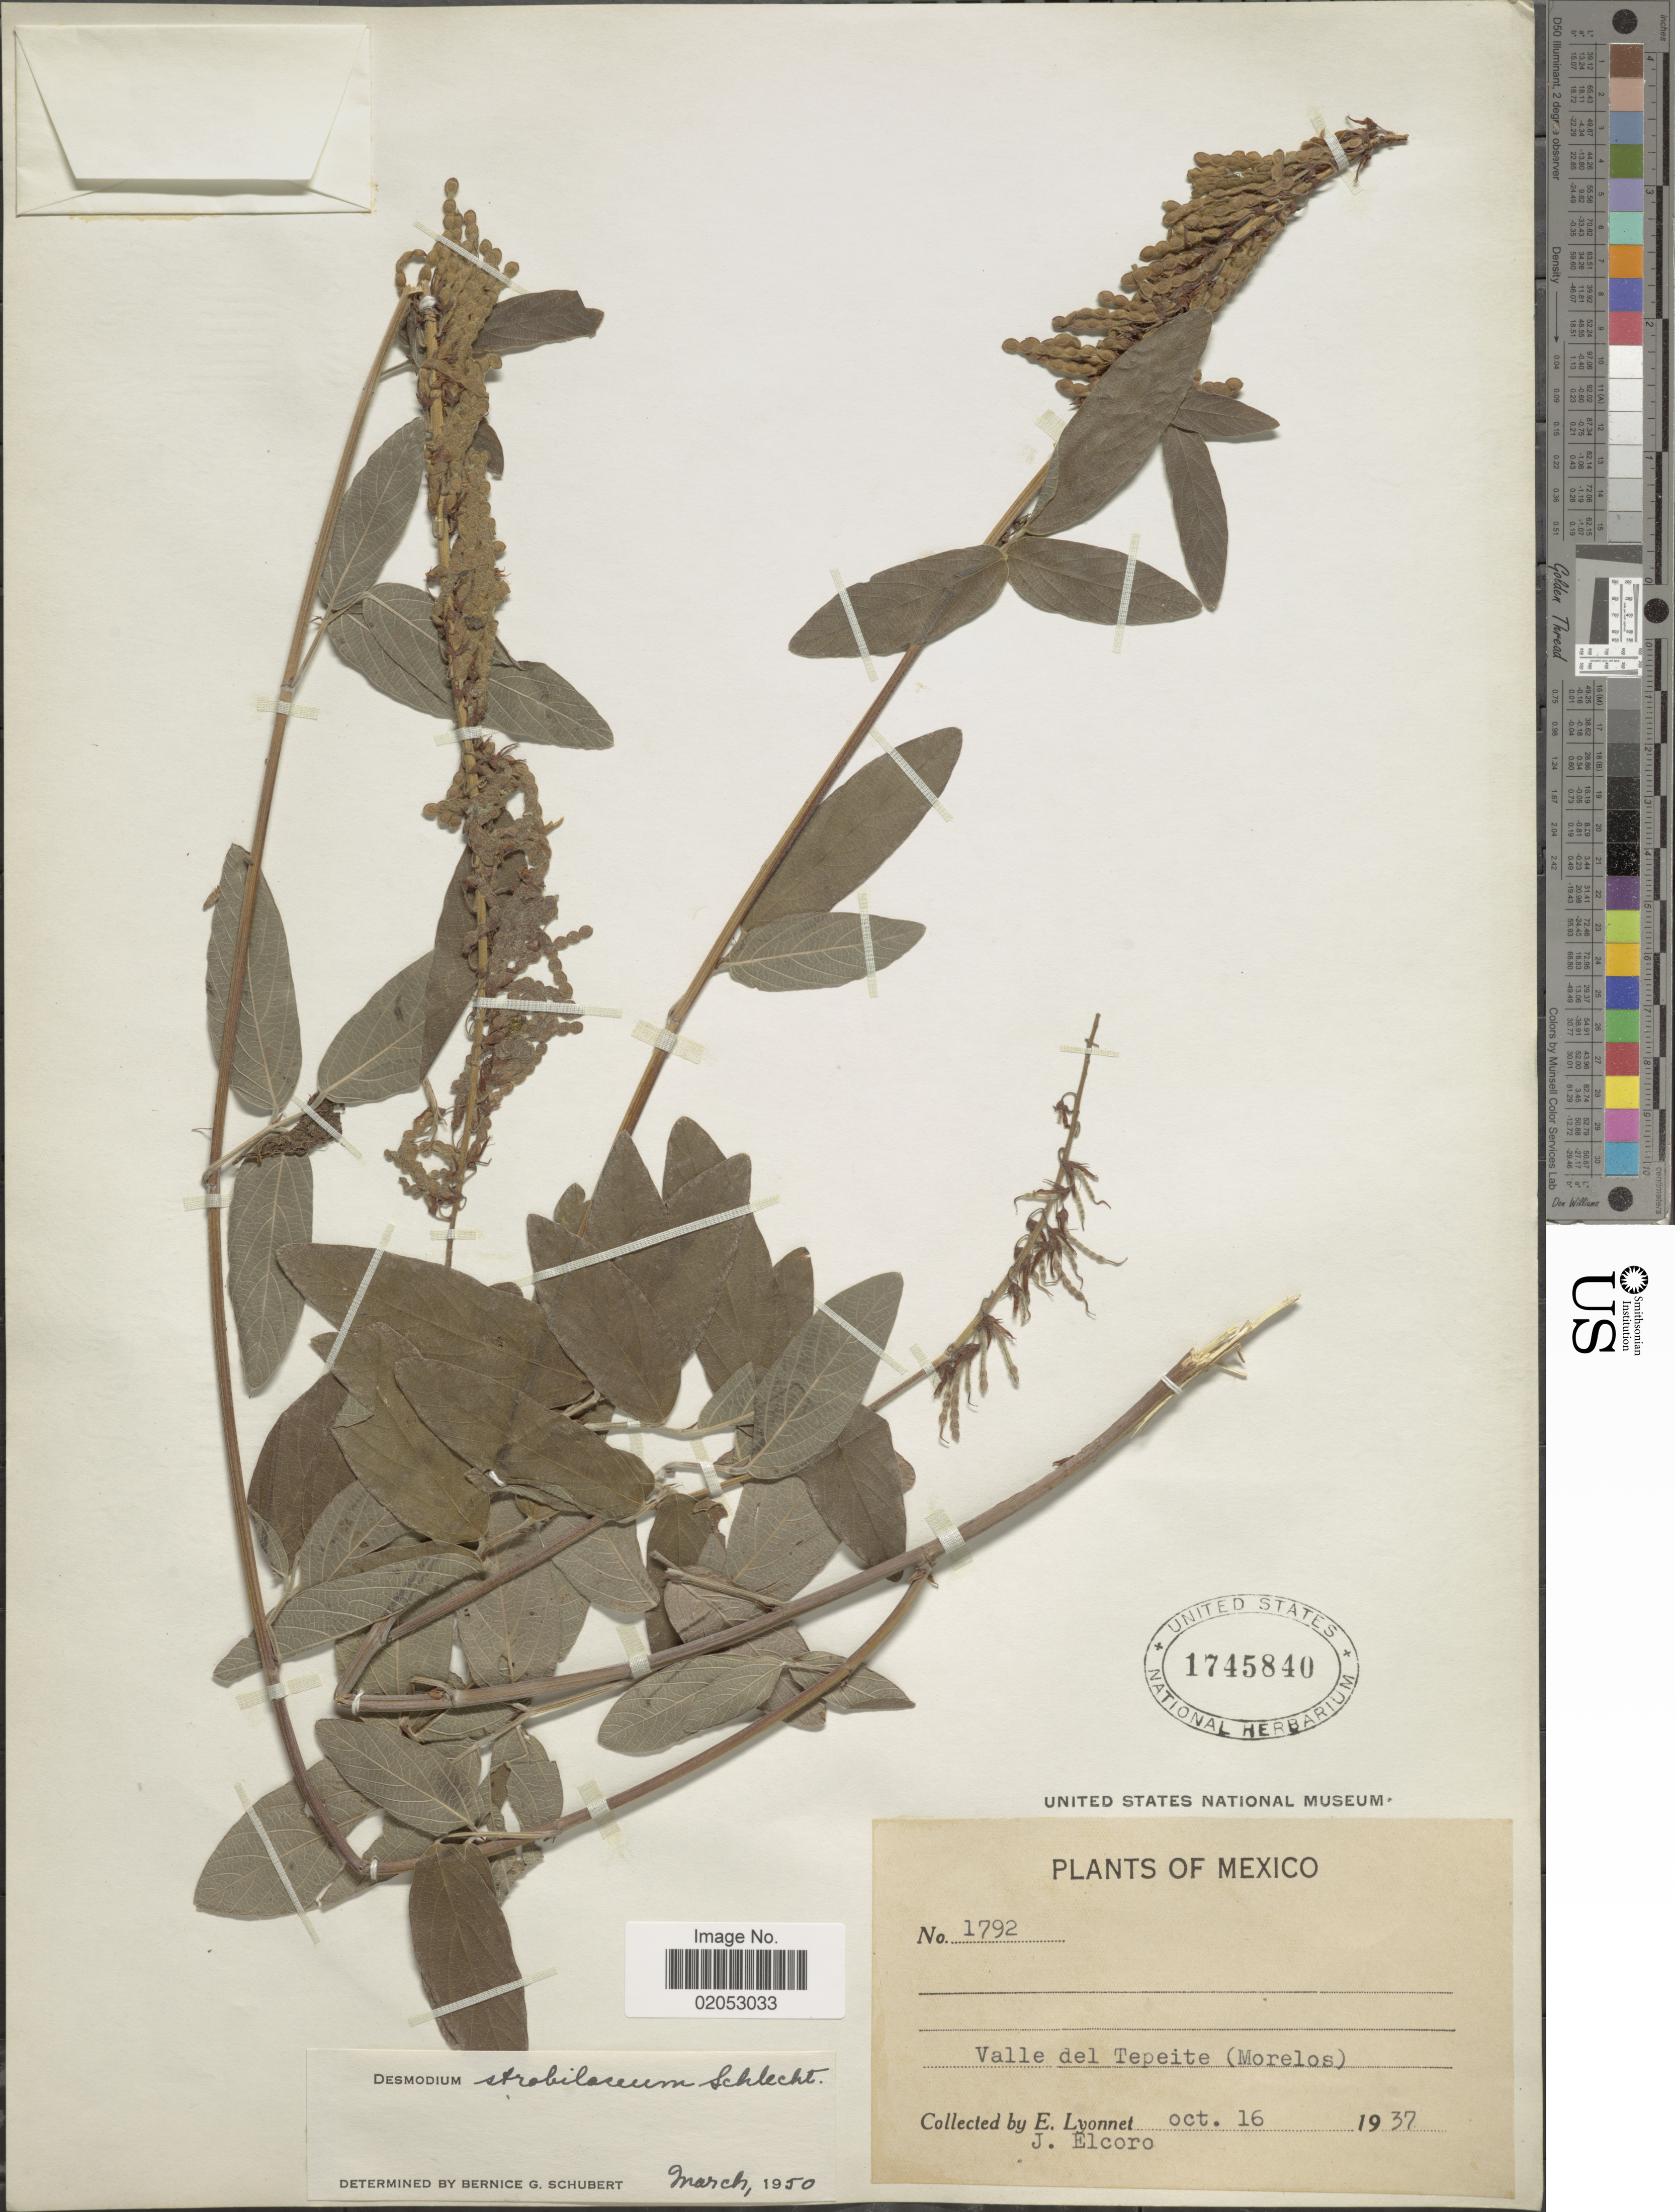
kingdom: Plantae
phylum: Tracheophyta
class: Magnoliopsida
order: Fabales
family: Fabaceae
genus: Desmodium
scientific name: Desmodium strobilaceum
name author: Schltdl.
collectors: E. Lyonnet & J. Elcoro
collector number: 1792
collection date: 1937-10-16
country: Mexico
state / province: Morelos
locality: Valle del Tepeite (Morelos)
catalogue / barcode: US 1745840